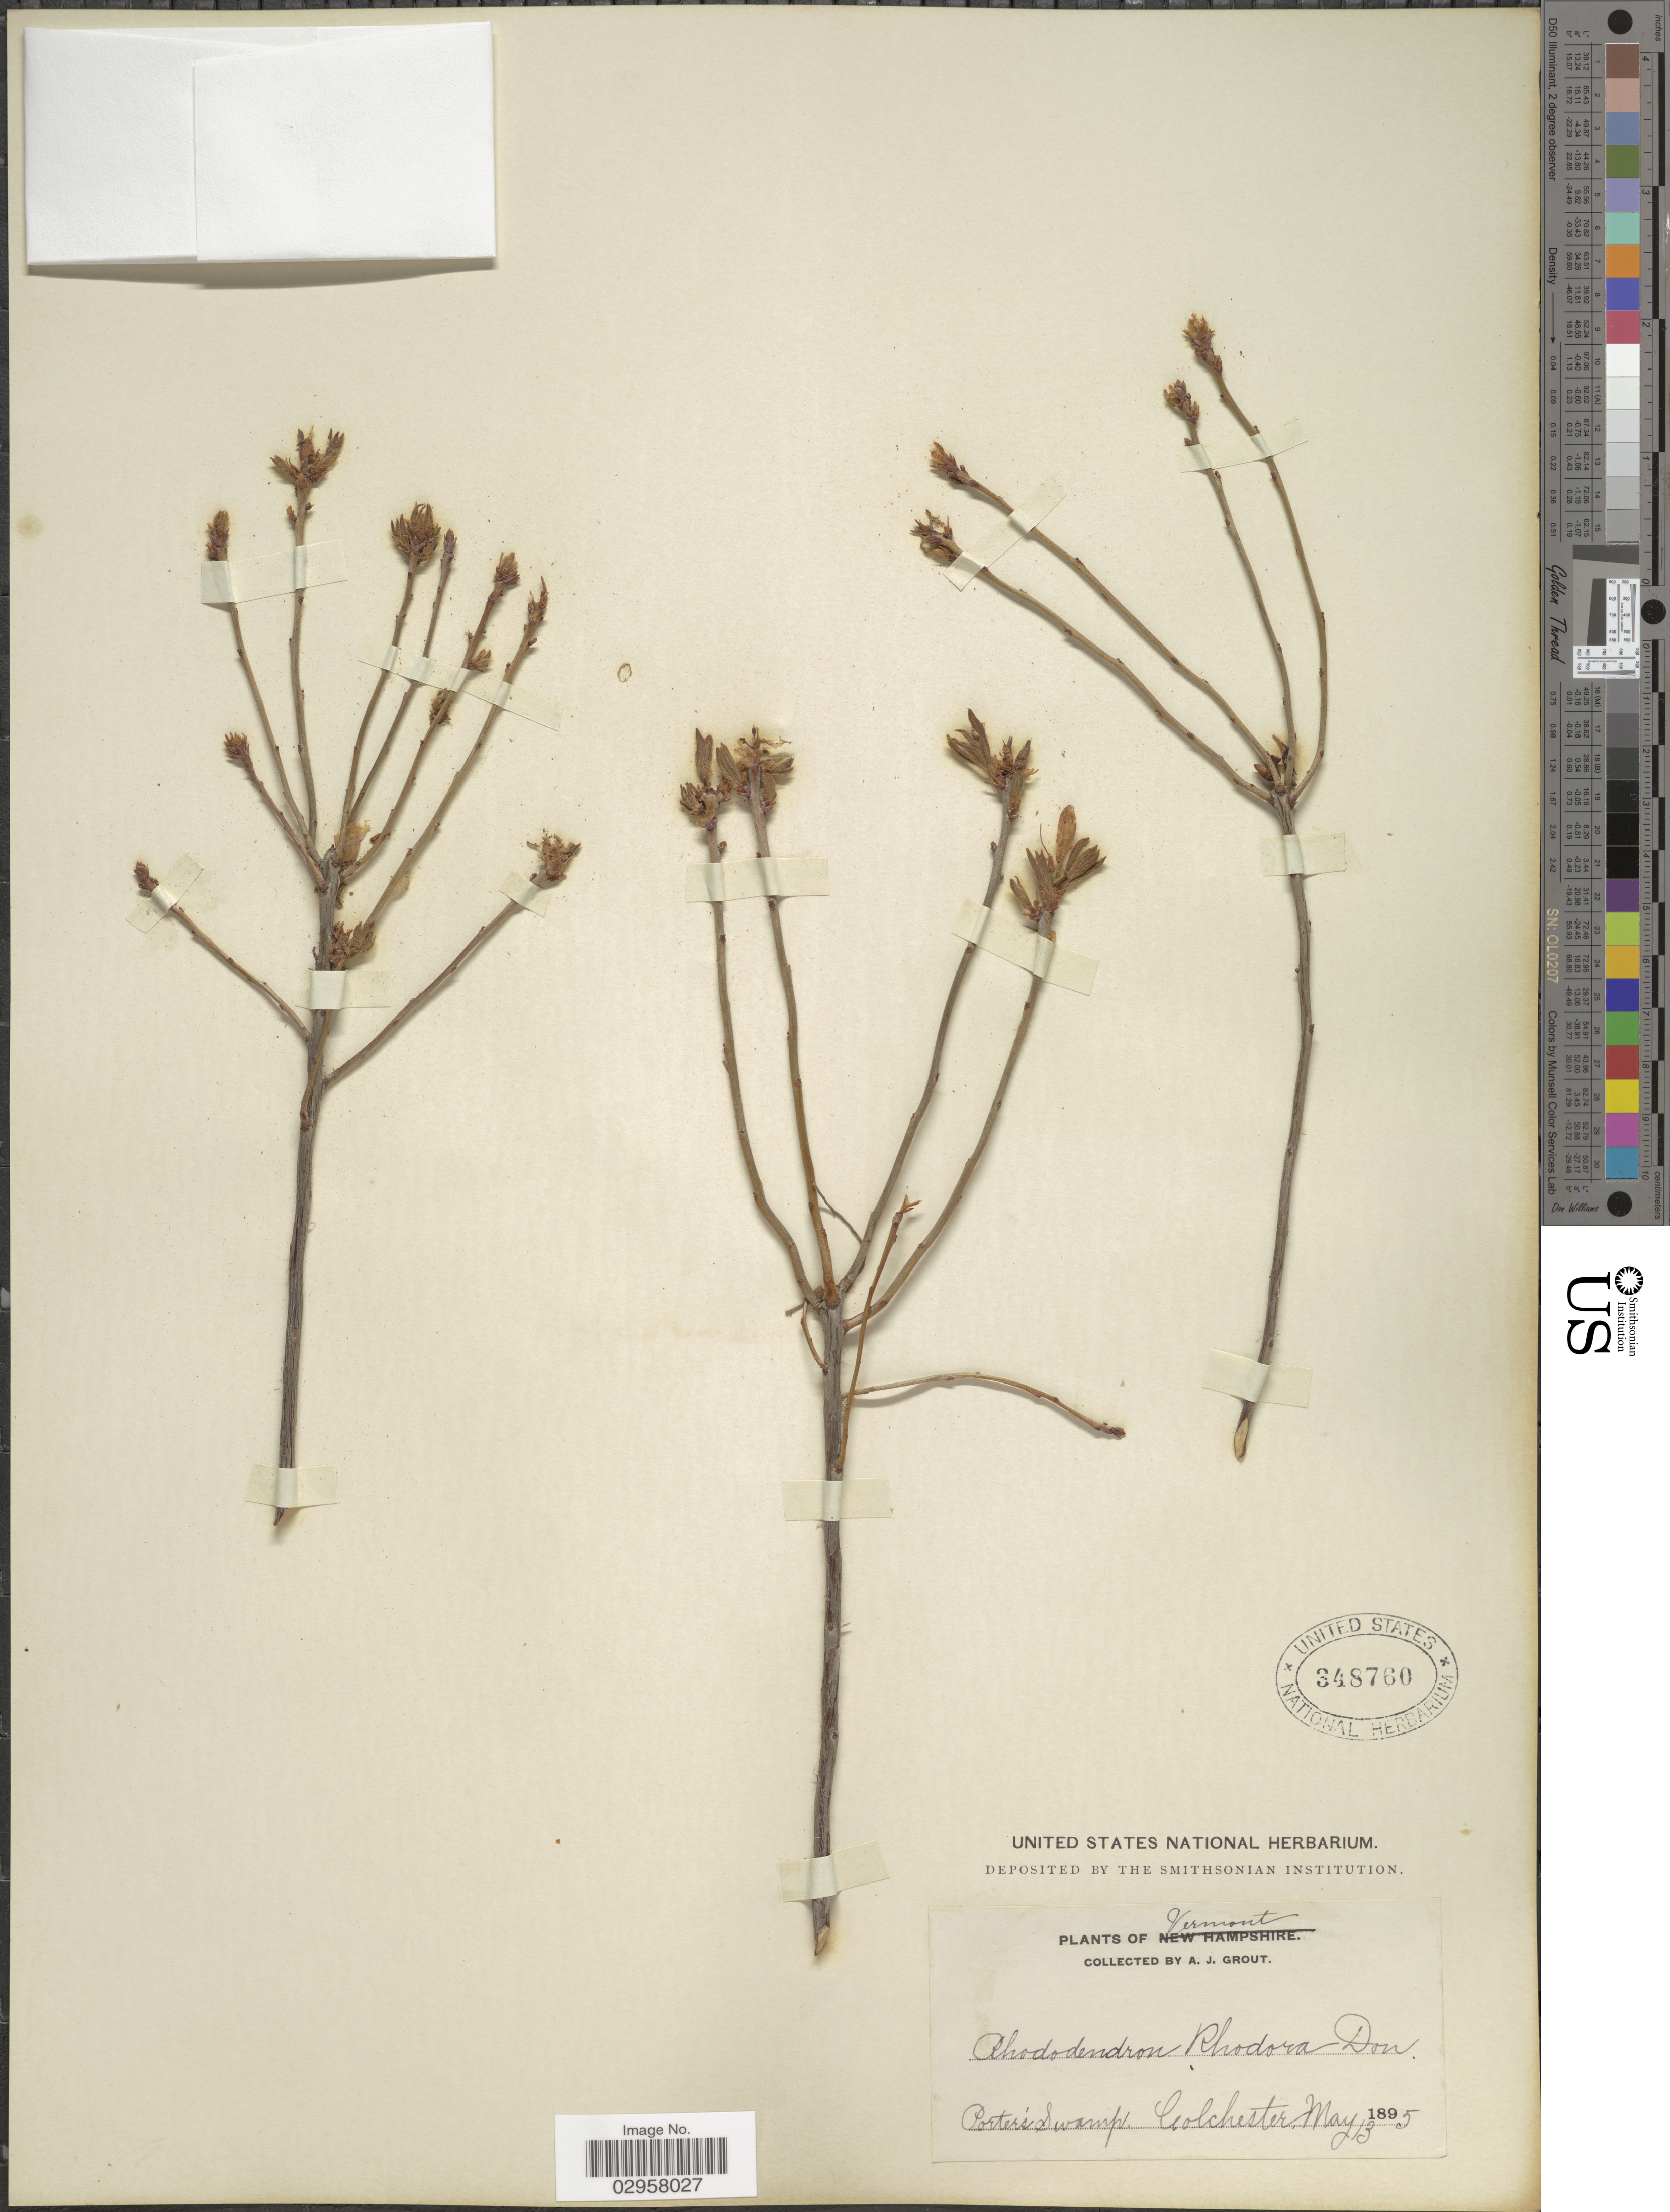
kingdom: Plantae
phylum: Tracheophyta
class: Magnoliopsida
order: Ericales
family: Ericaceae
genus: Rhododendron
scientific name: Rhododendron canadense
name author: (L.) Torr.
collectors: A. J. Grout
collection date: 1895-05-13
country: United States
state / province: Vermont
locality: Porter's Swamp Golchester.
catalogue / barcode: US 348760